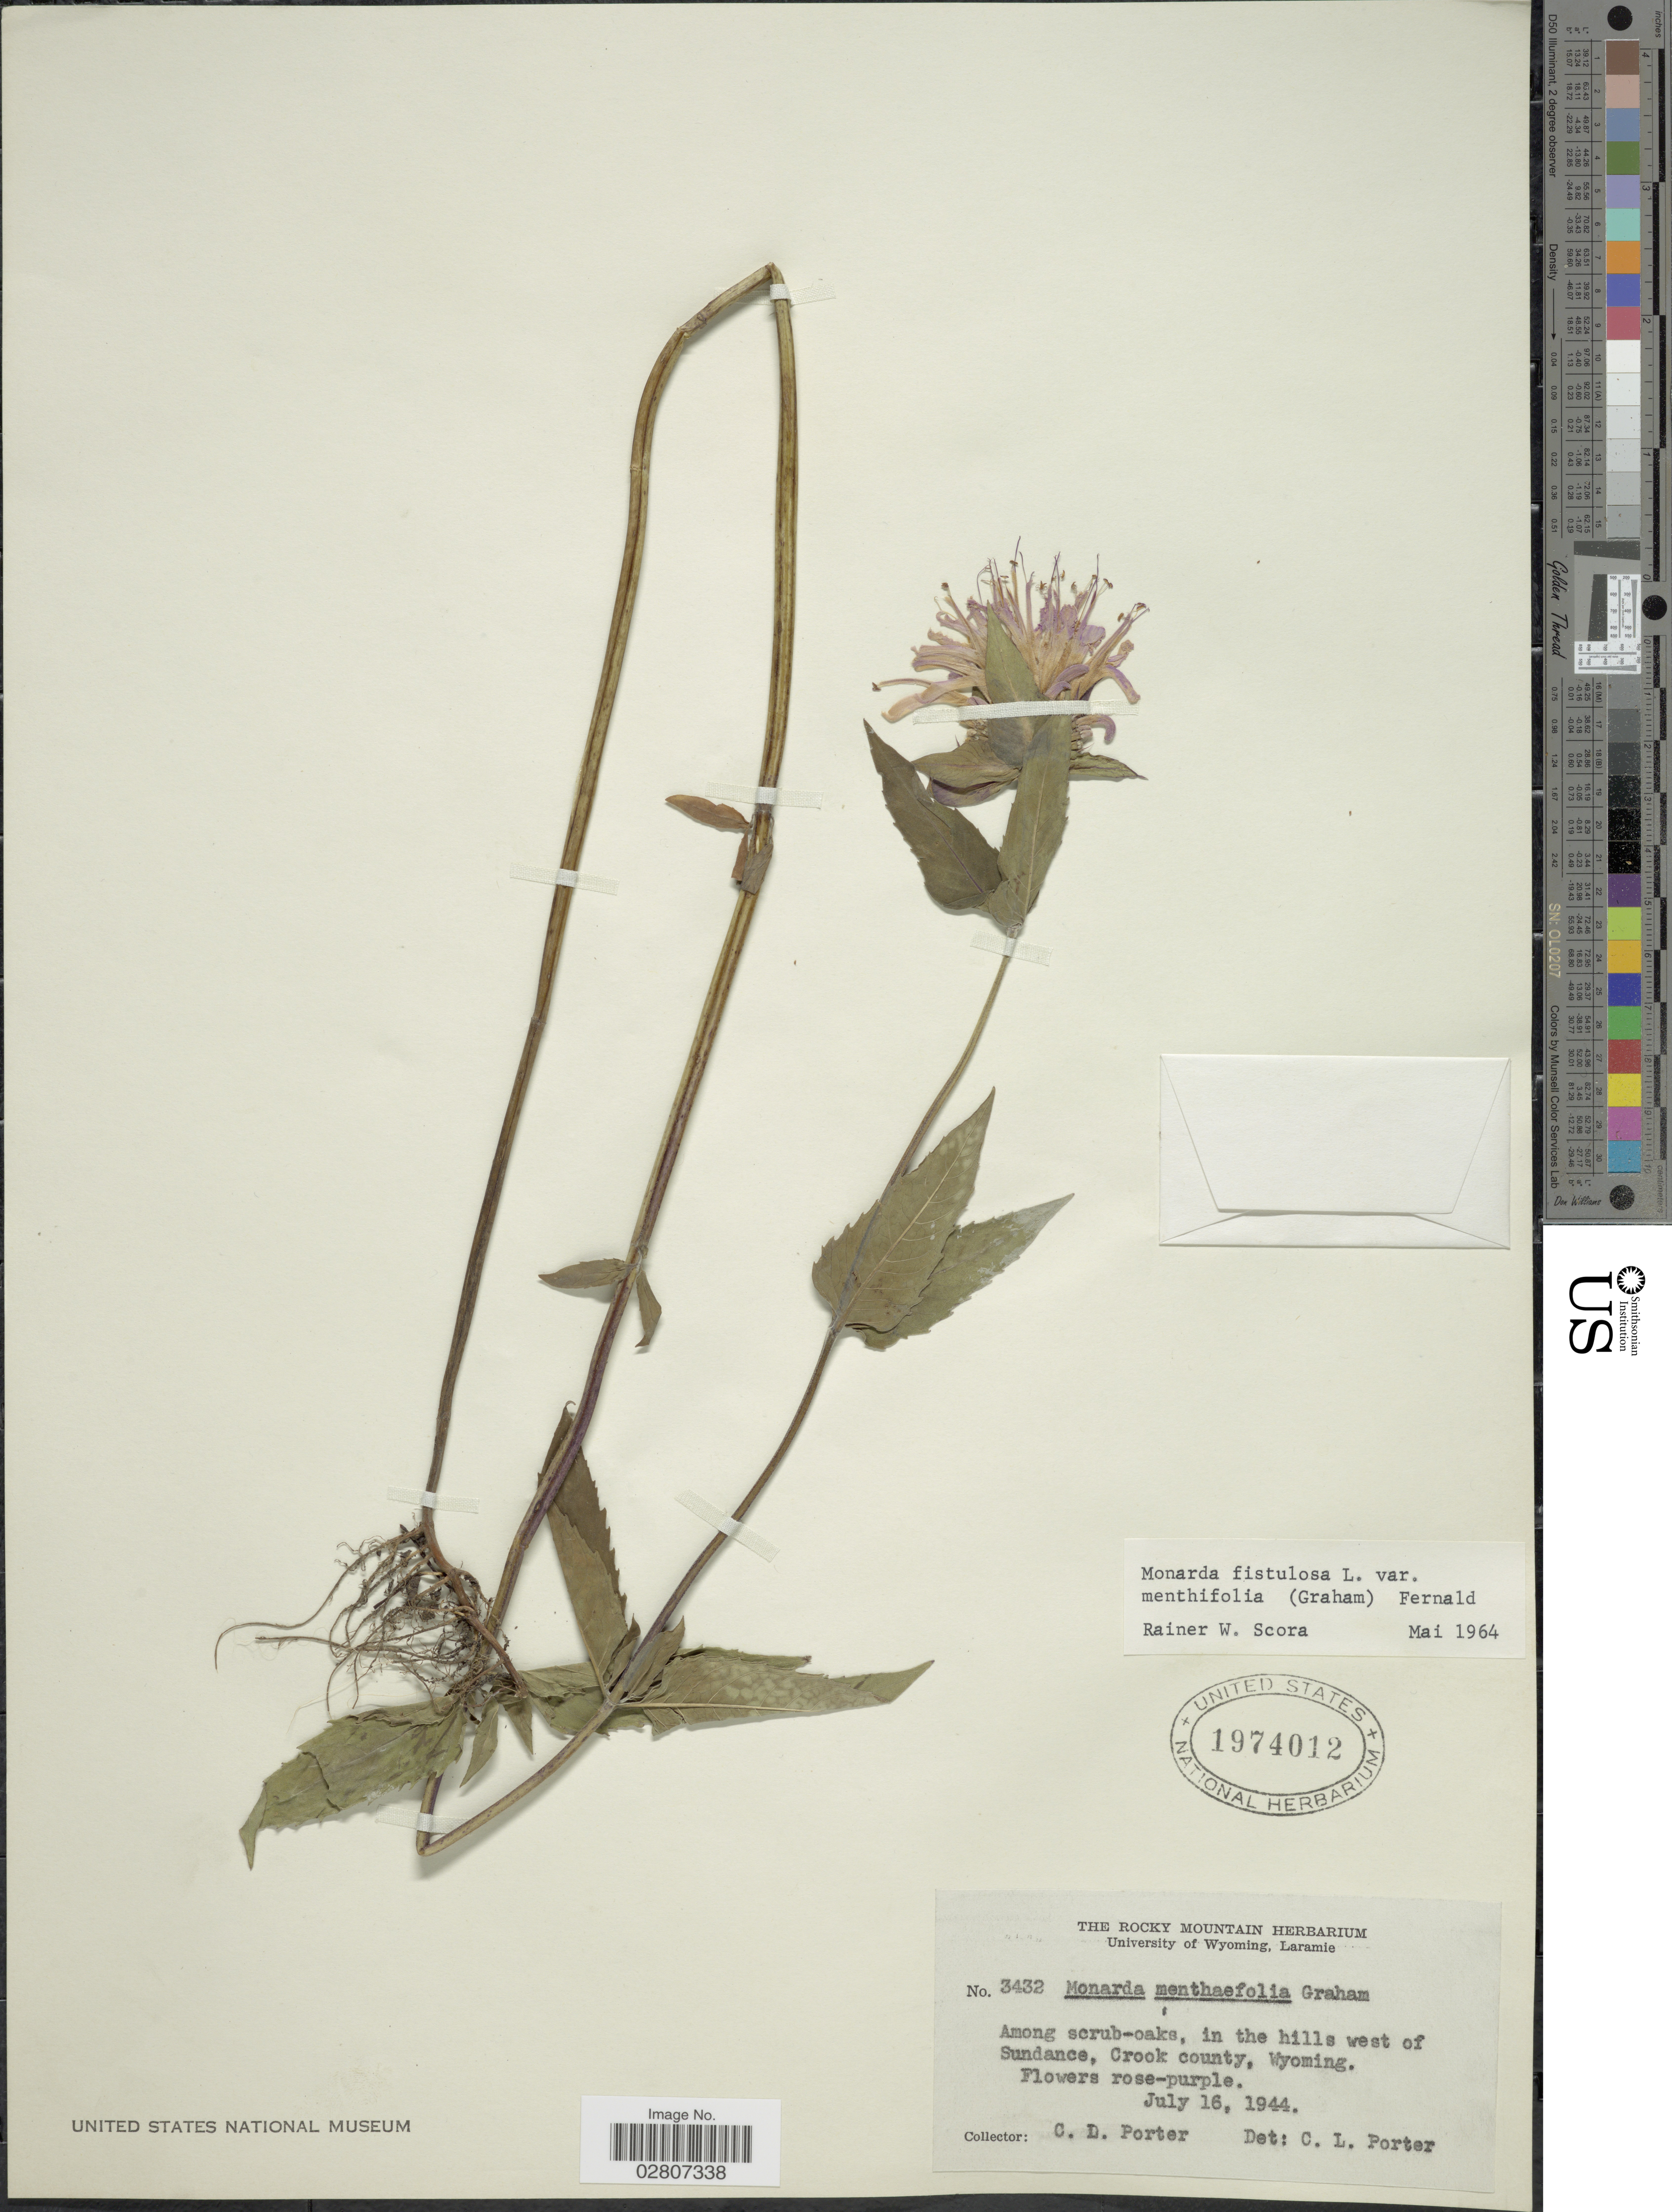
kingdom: Plantae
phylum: Tracheophyta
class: Magnoliopsida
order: Lamiales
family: Lamiaceae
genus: Monarda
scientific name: Monarda fistulosa var. menthifolia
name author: (Graham) Fernald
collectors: C. L. Porter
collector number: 3432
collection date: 1944-07-16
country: United States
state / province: Wyoming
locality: Among scrub-oaks, in the hills west of Sundance, Crook county, Wyoming.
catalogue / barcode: US 1974012